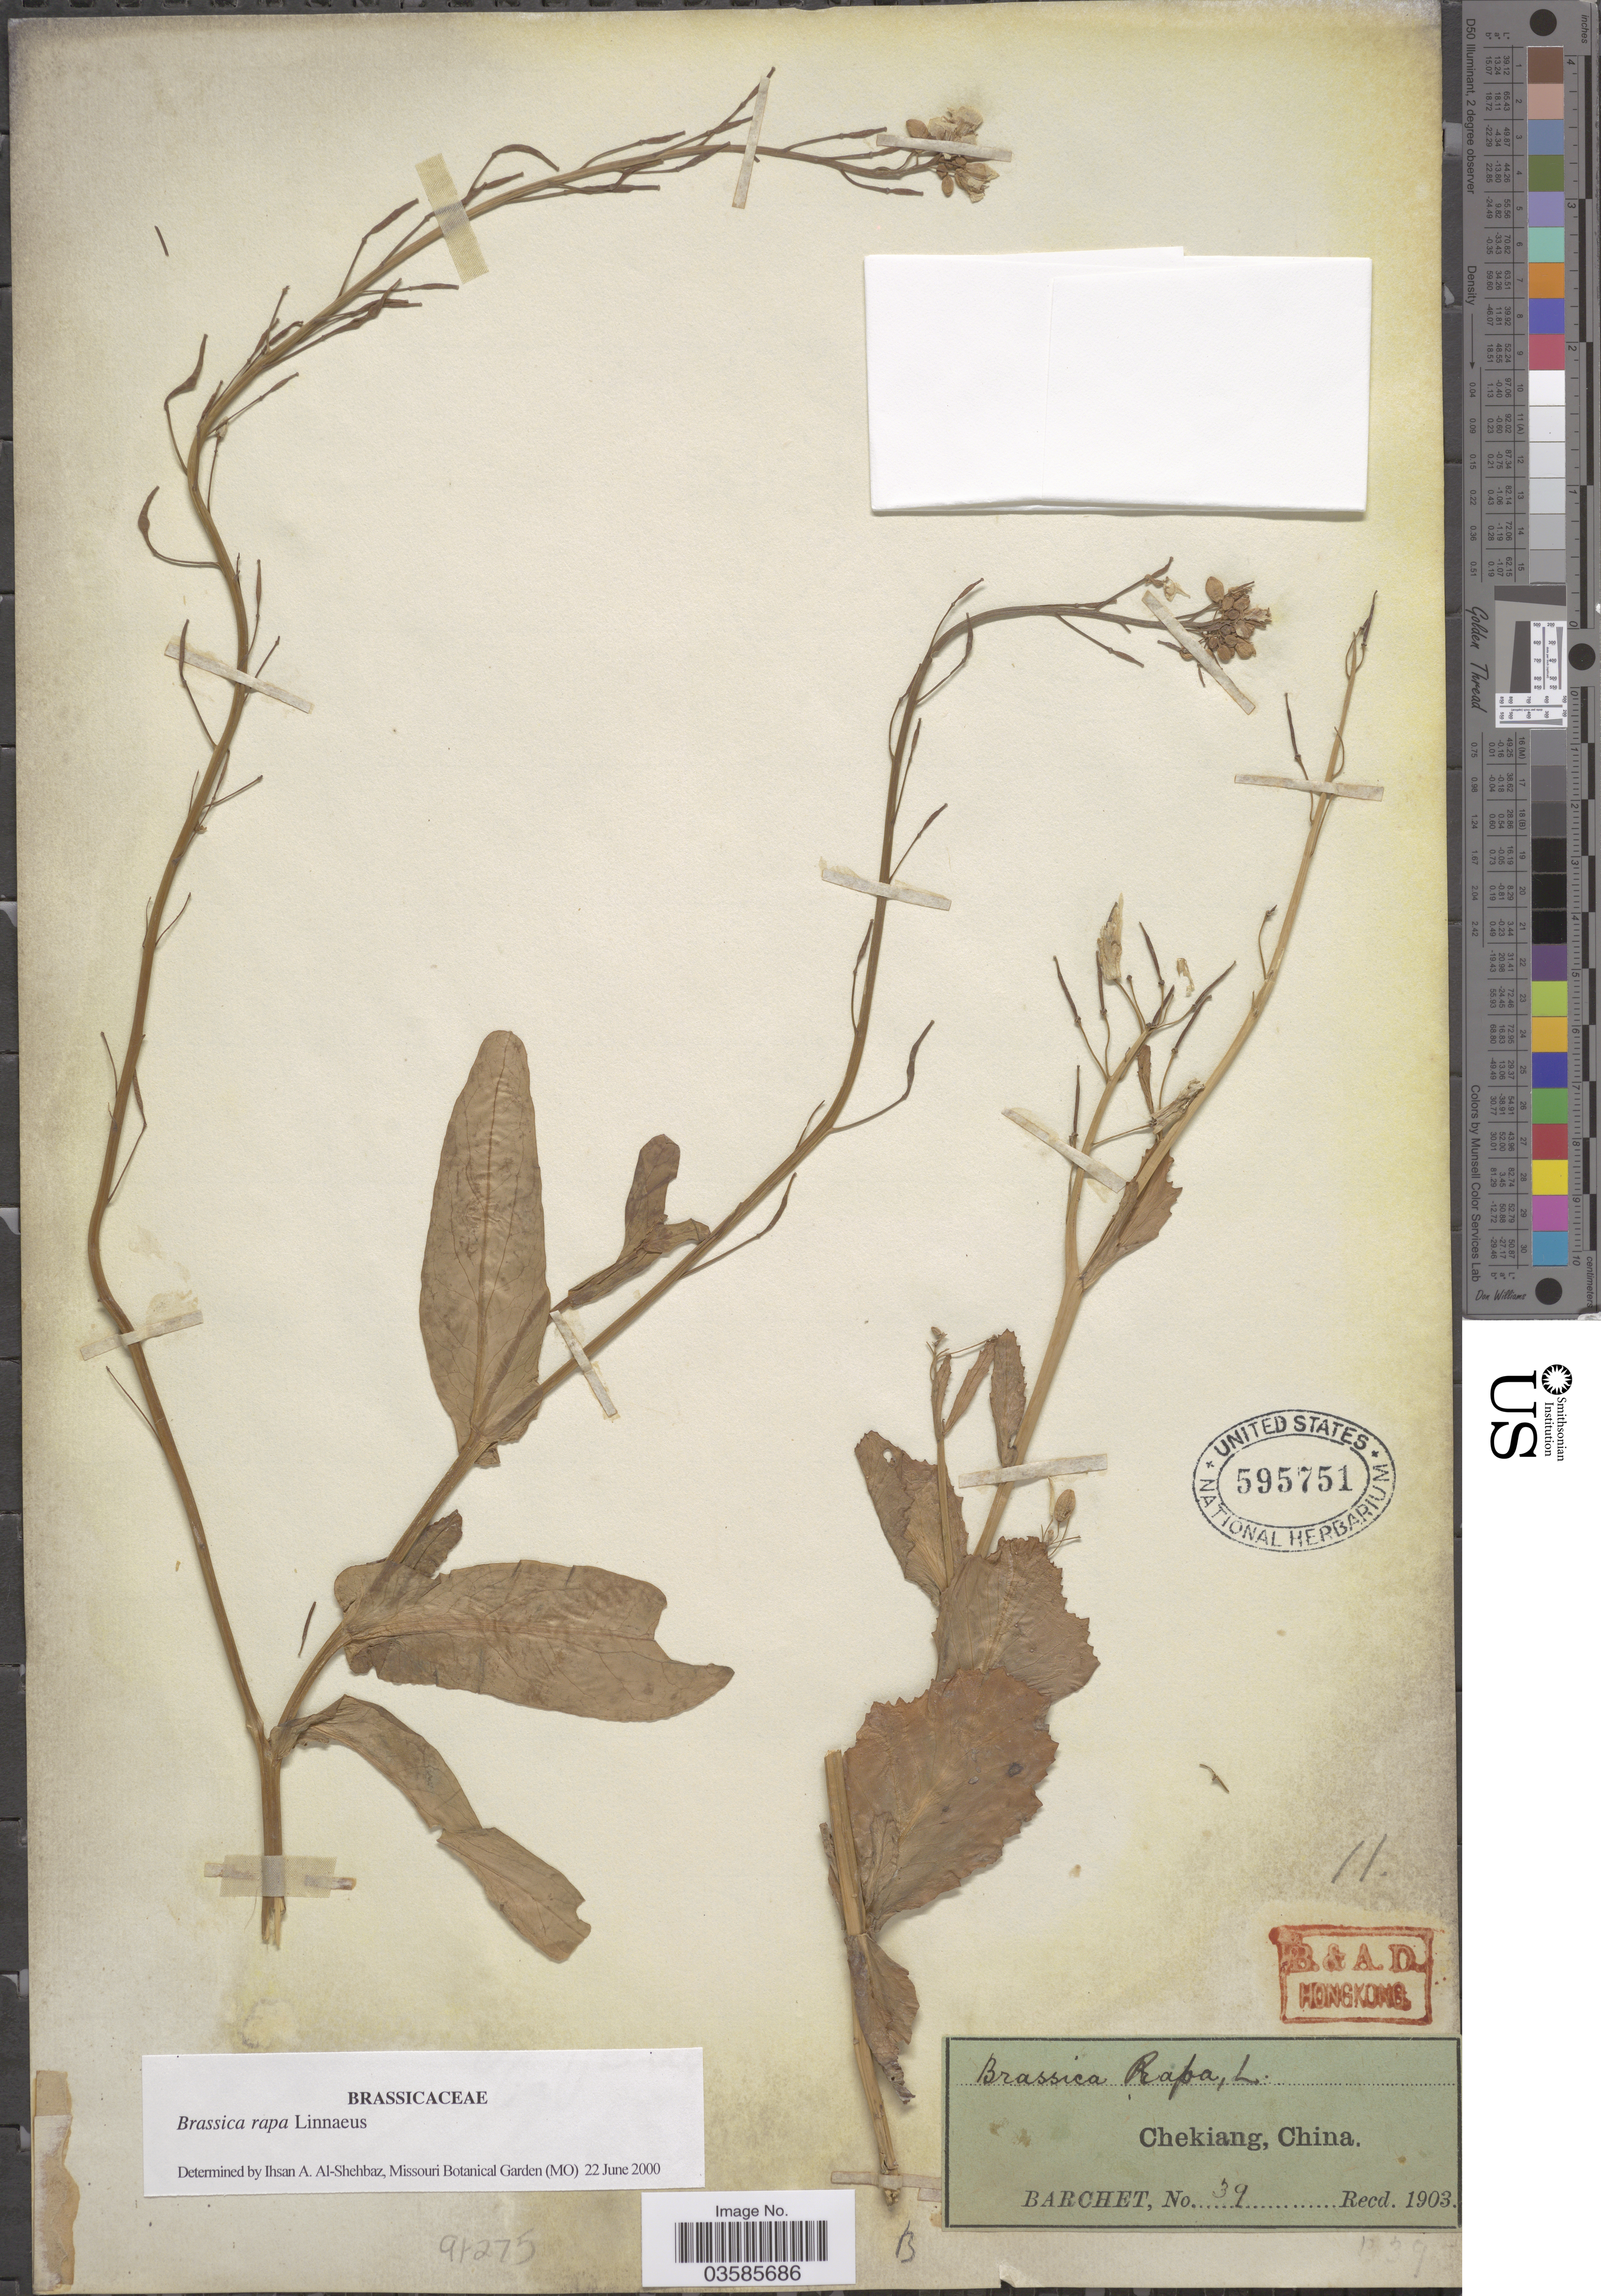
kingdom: Plantae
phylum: Tracheophyta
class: Magnoliopsida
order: Brassicales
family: Brassicaceae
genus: Brassica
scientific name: Brassica rapa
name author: L.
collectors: Barchet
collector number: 39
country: China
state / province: Zhejiang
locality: Chekiang.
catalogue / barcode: US 595751